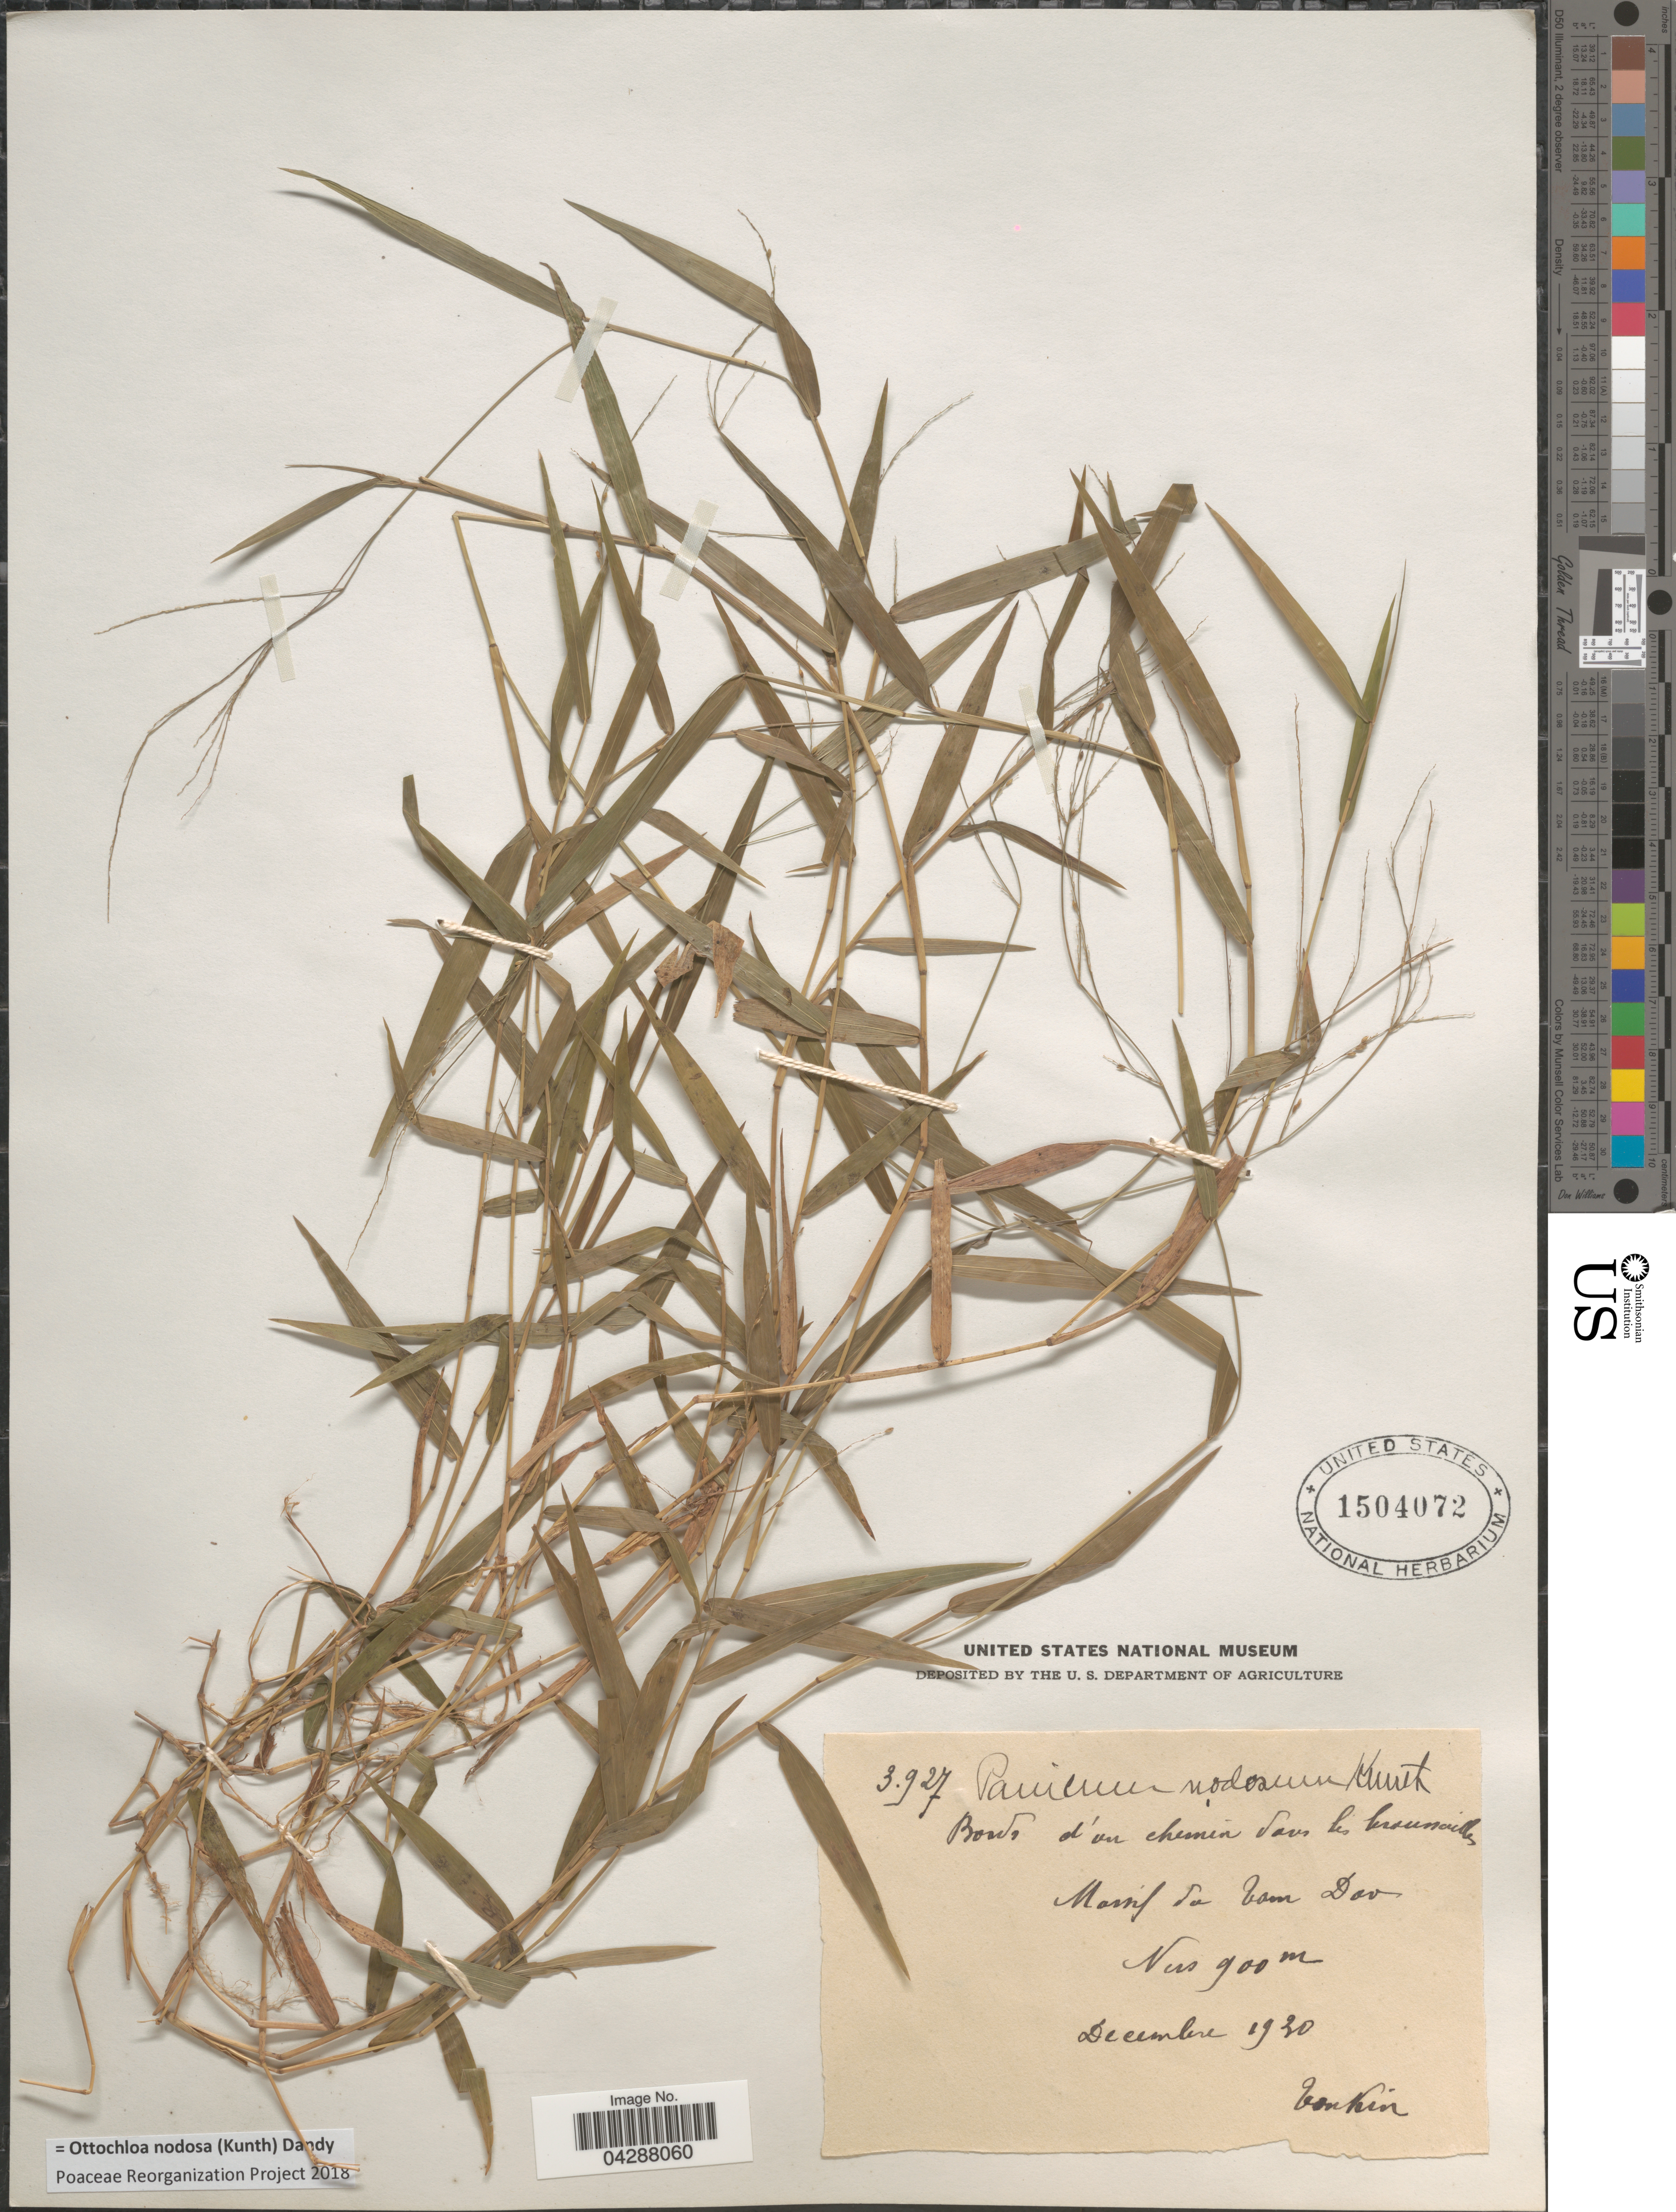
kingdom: Plantae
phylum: Tracheophyta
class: Liliopsida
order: Poales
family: Poaceae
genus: Ottochloa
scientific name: Ottochloa nodosa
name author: (Kunth) Dandy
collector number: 3927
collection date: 1930-12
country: Vietnam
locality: Bords d'un chemin dans les brousailles. Massif du Tam Dao. Tonkin.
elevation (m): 900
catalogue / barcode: US 1504072